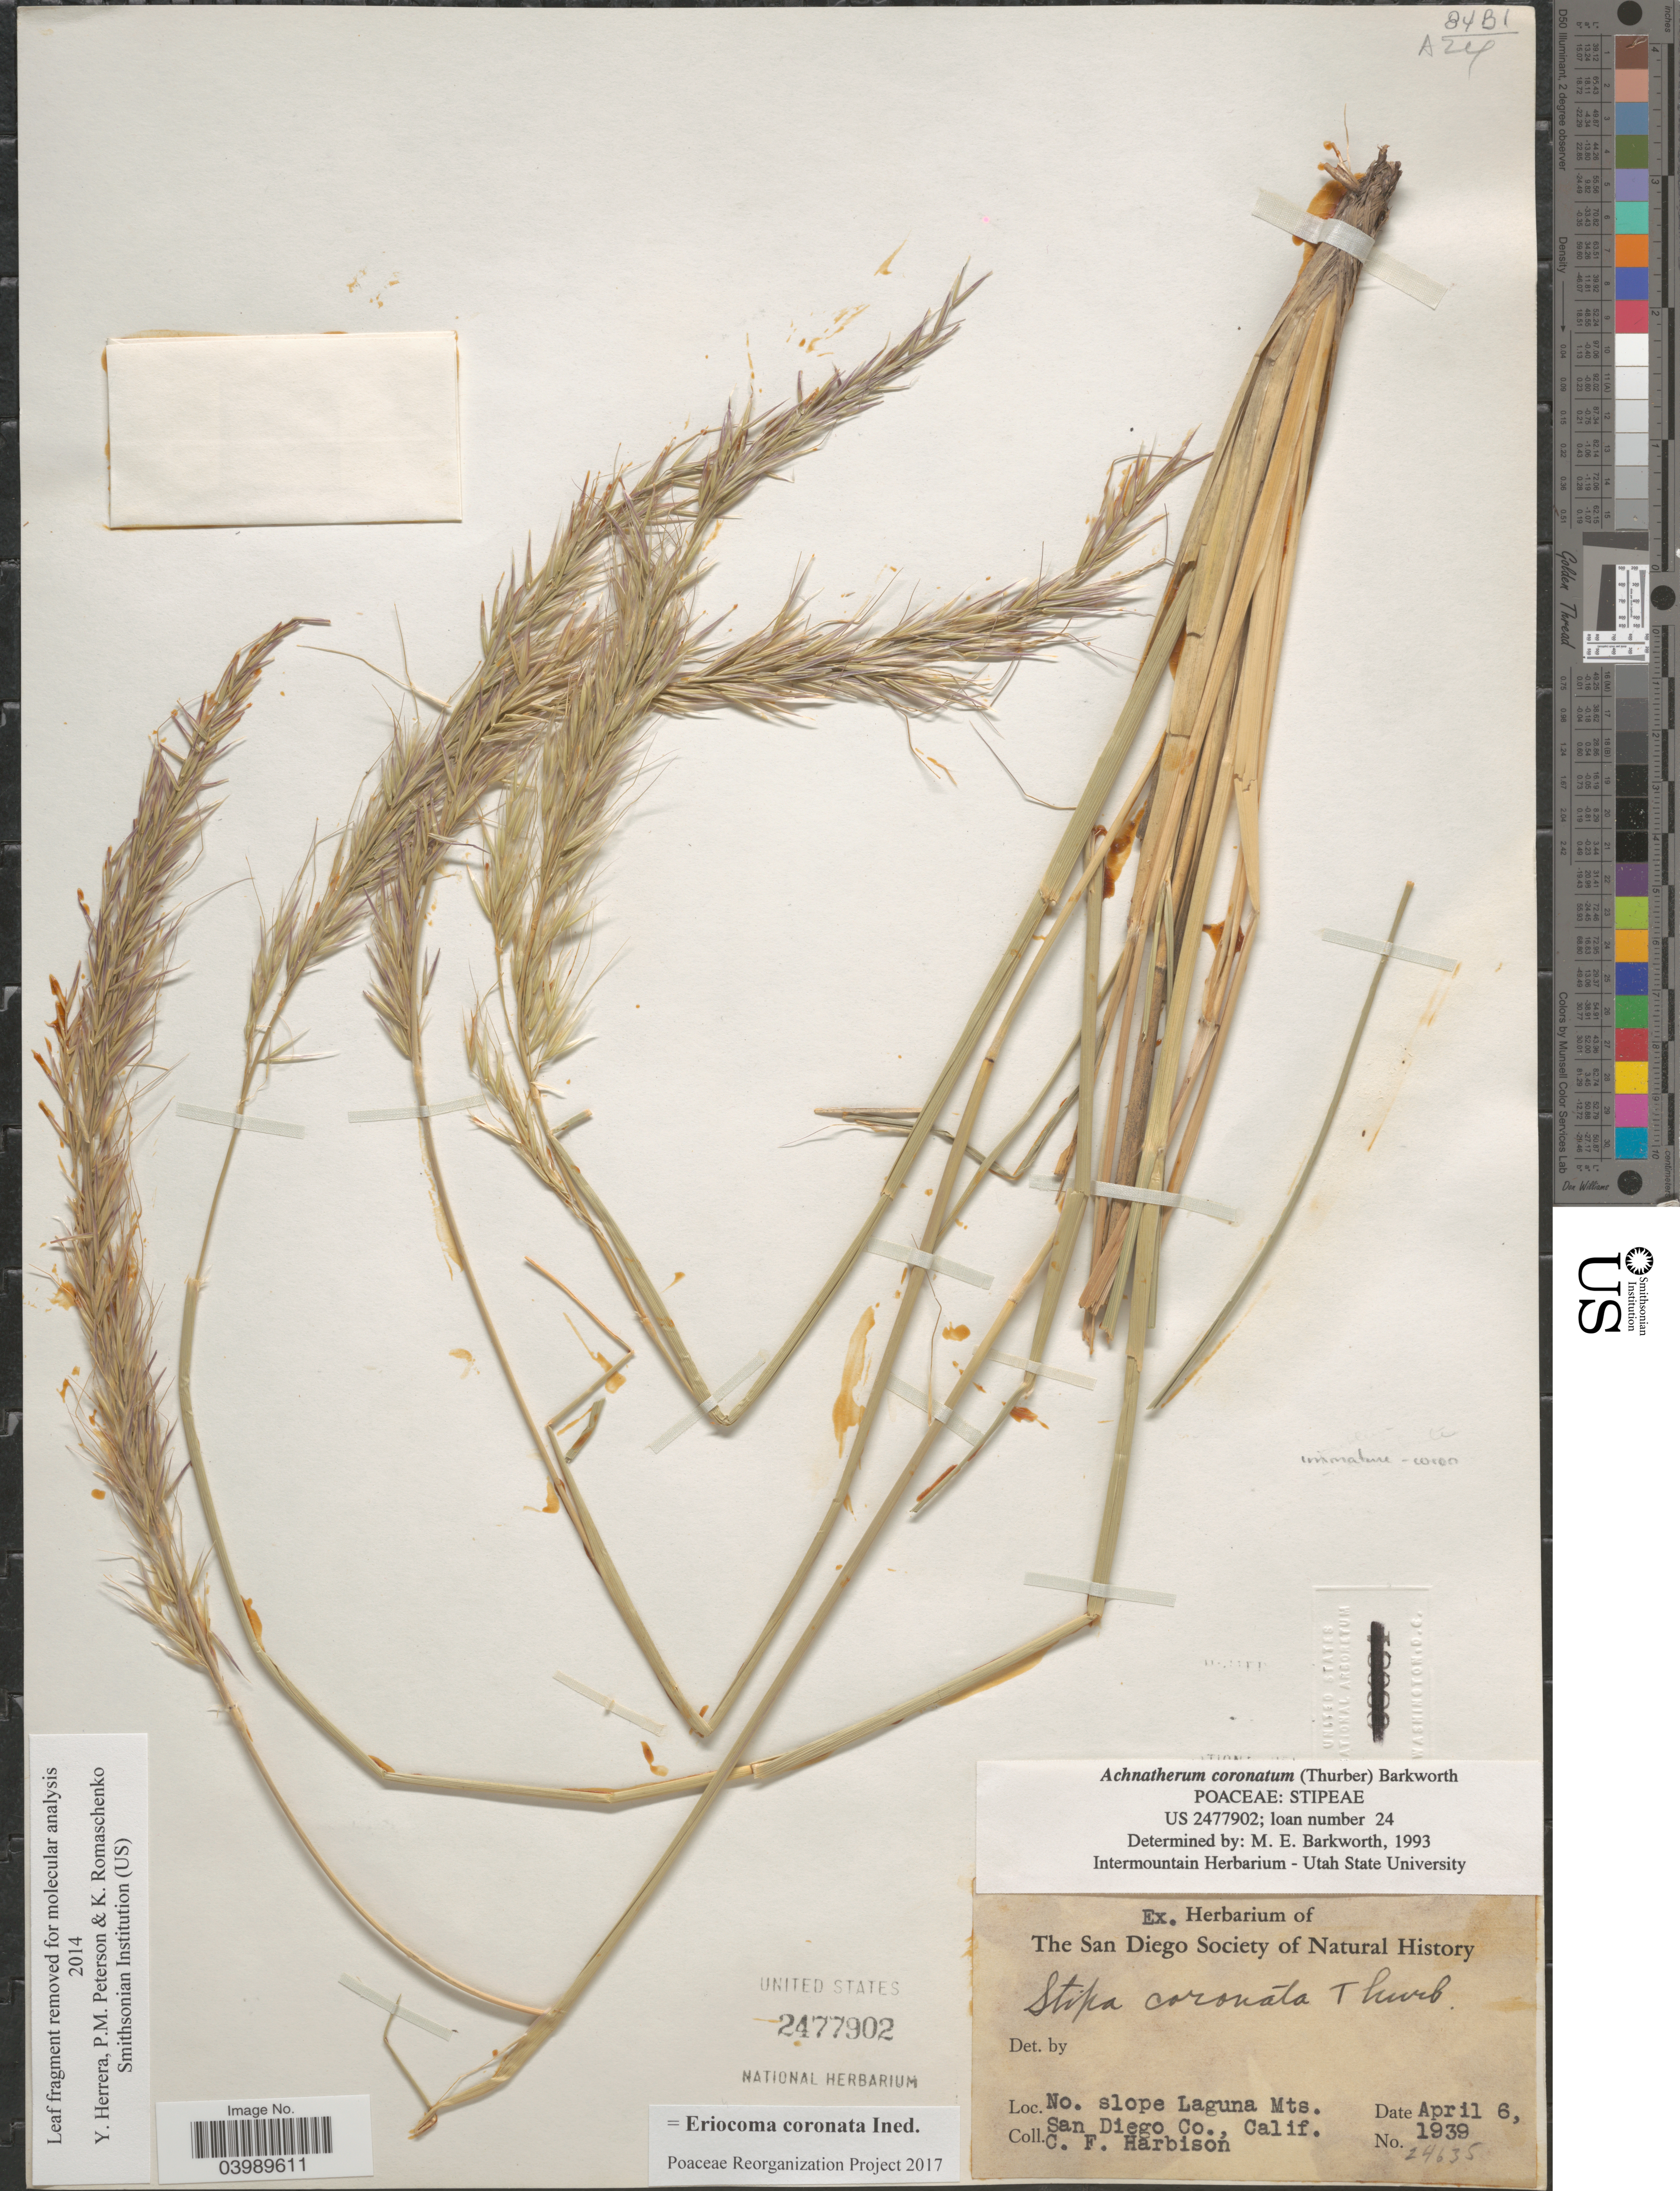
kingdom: Plantae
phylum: Tracheophyta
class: Liliopsida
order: Poales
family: Poaceae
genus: Eriocoma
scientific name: Eriocoma coronata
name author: (Thurb.) Romasch.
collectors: C. F. Harbison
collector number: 24635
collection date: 1939-04-06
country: United States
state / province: California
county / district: San Diego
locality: No. slope Laguna Mts. San Diego Co.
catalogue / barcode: US 2477902